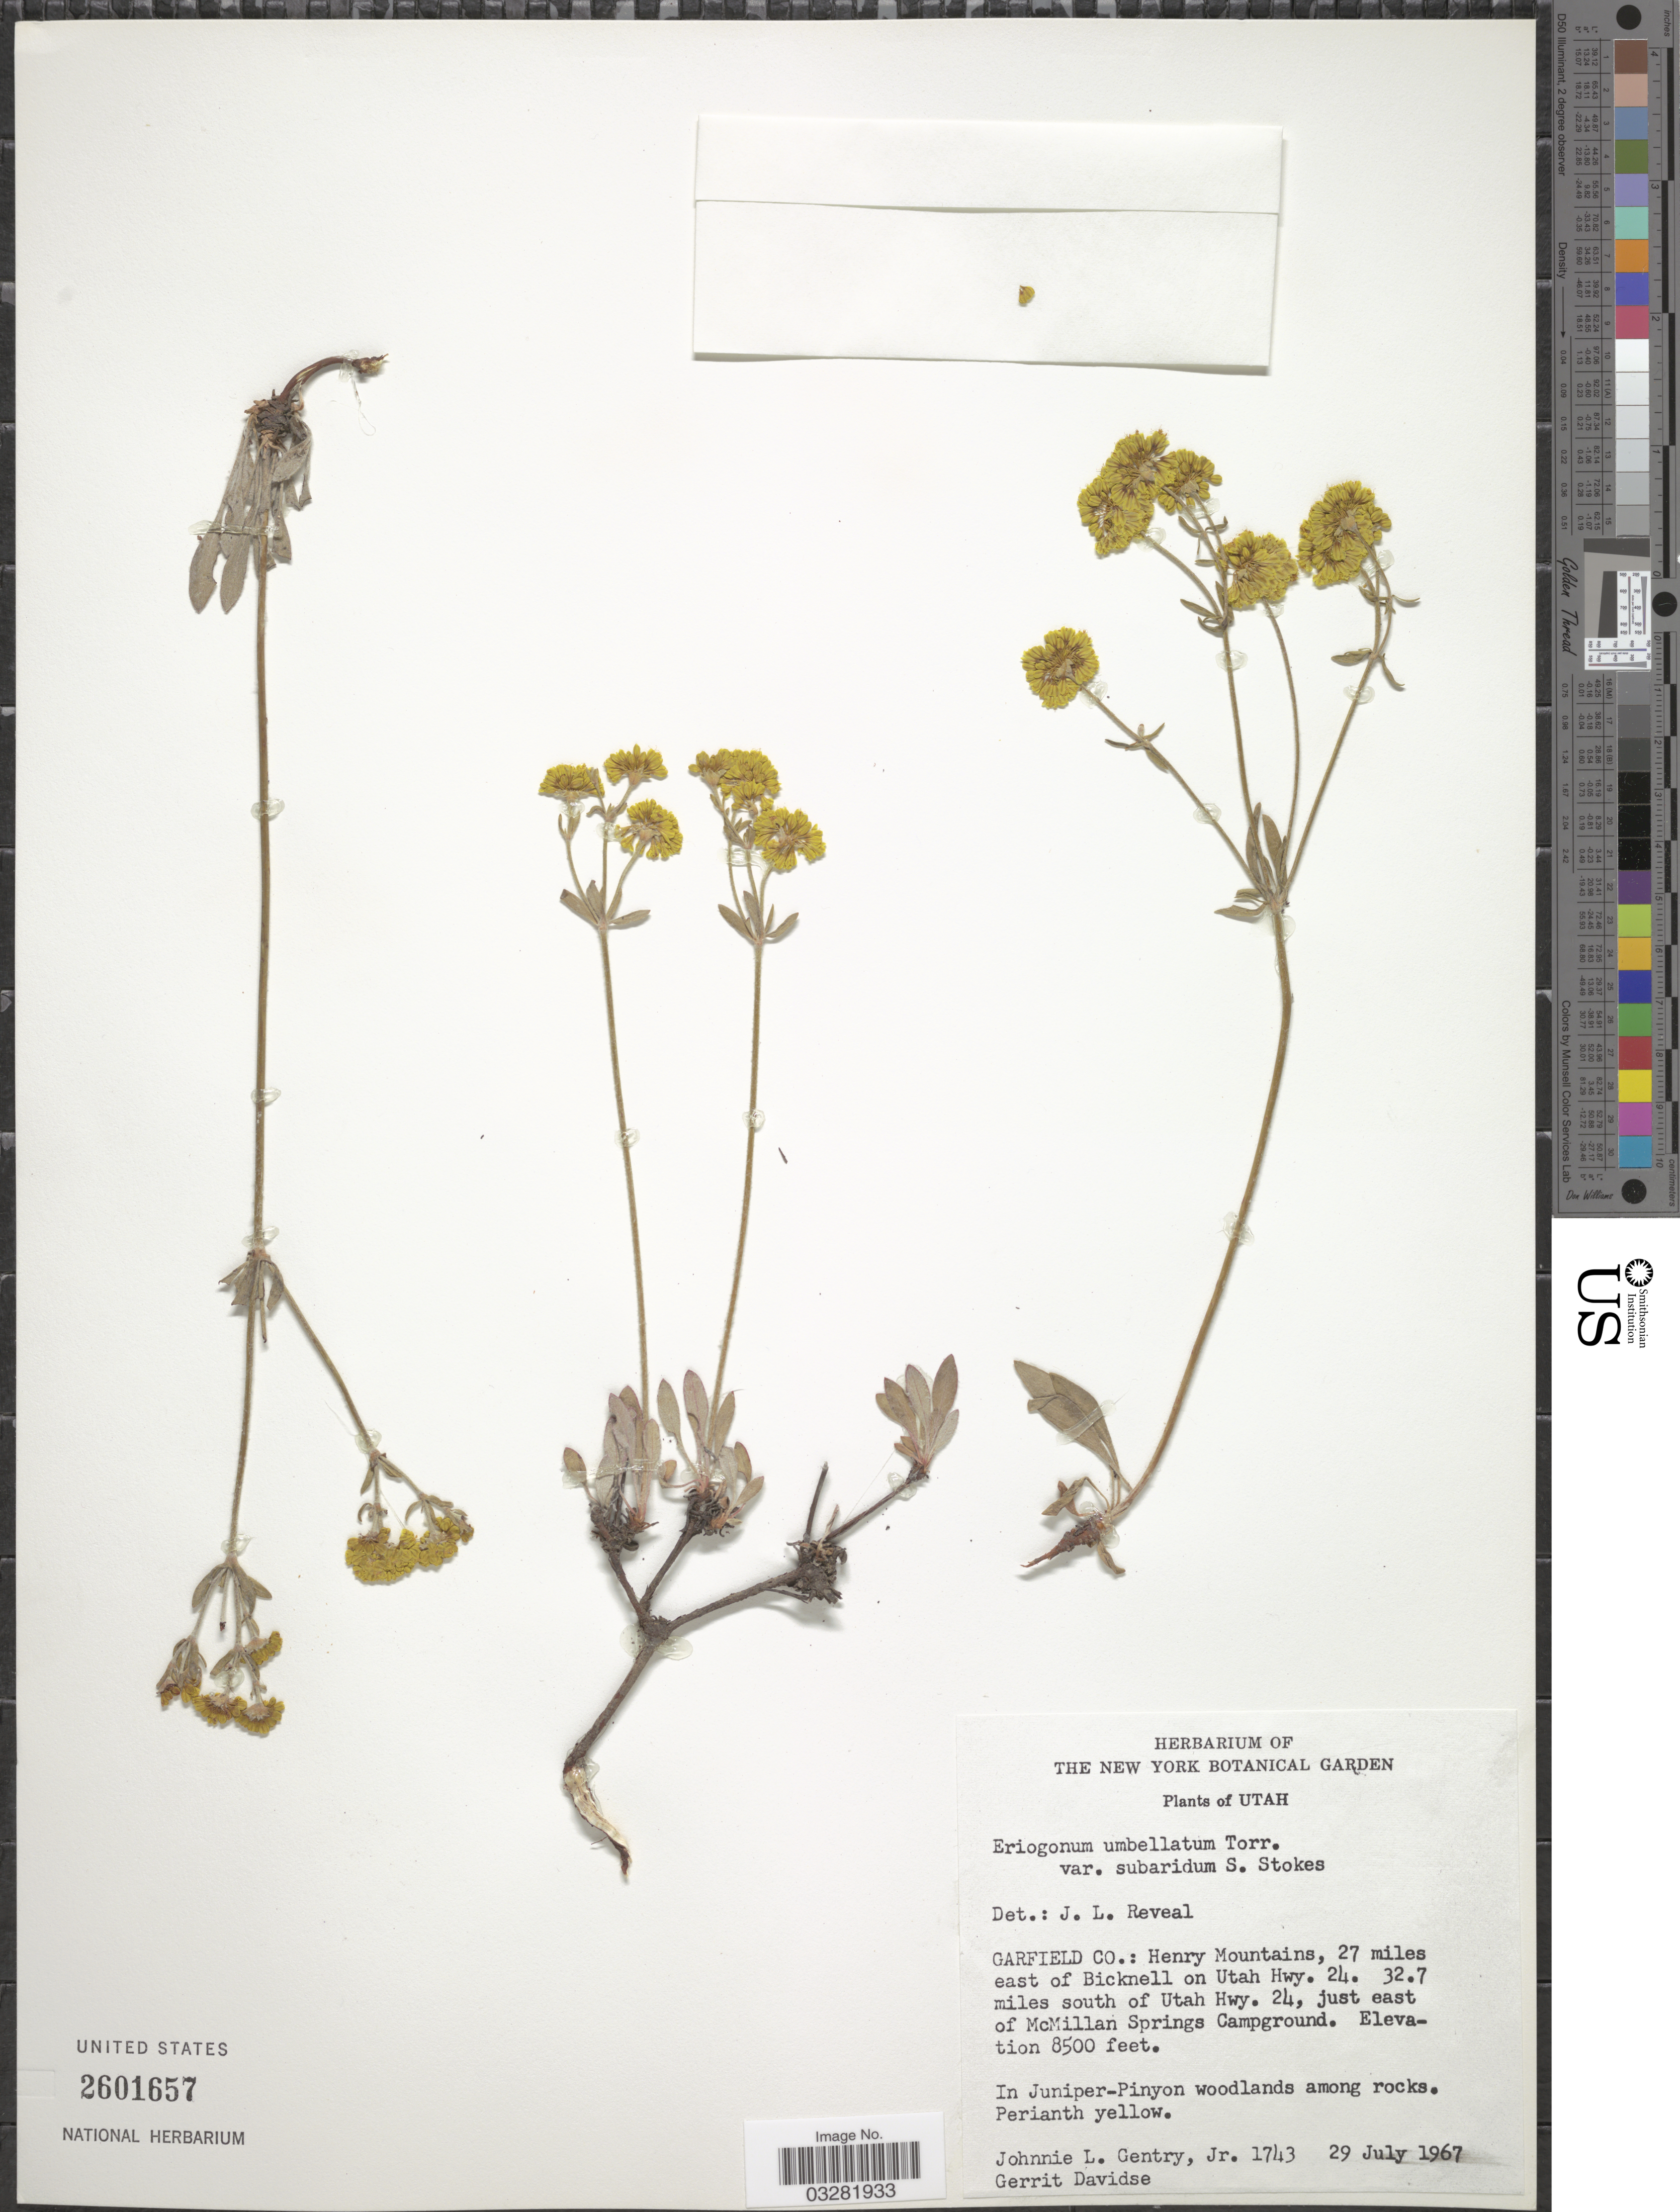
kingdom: Plantae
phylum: Tracheophyta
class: Magnoliopsida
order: Caryophyllales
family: Polygonaceae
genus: Eriogonum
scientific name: Eriogonum umbellatum var. subaridum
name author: S. Stokes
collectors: J. L. Gentry & G. Davidse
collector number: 1743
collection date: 1967-07-29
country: United States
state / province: Utah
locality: Garfield Co.: Henry Mountains, 27 miles east of Bicknell on Utah Hwy. 24. 32.7 miles south of Utah Hwy. 24, just east of McMillan Springs Campground.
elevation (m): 2591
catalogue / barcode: US 2601657